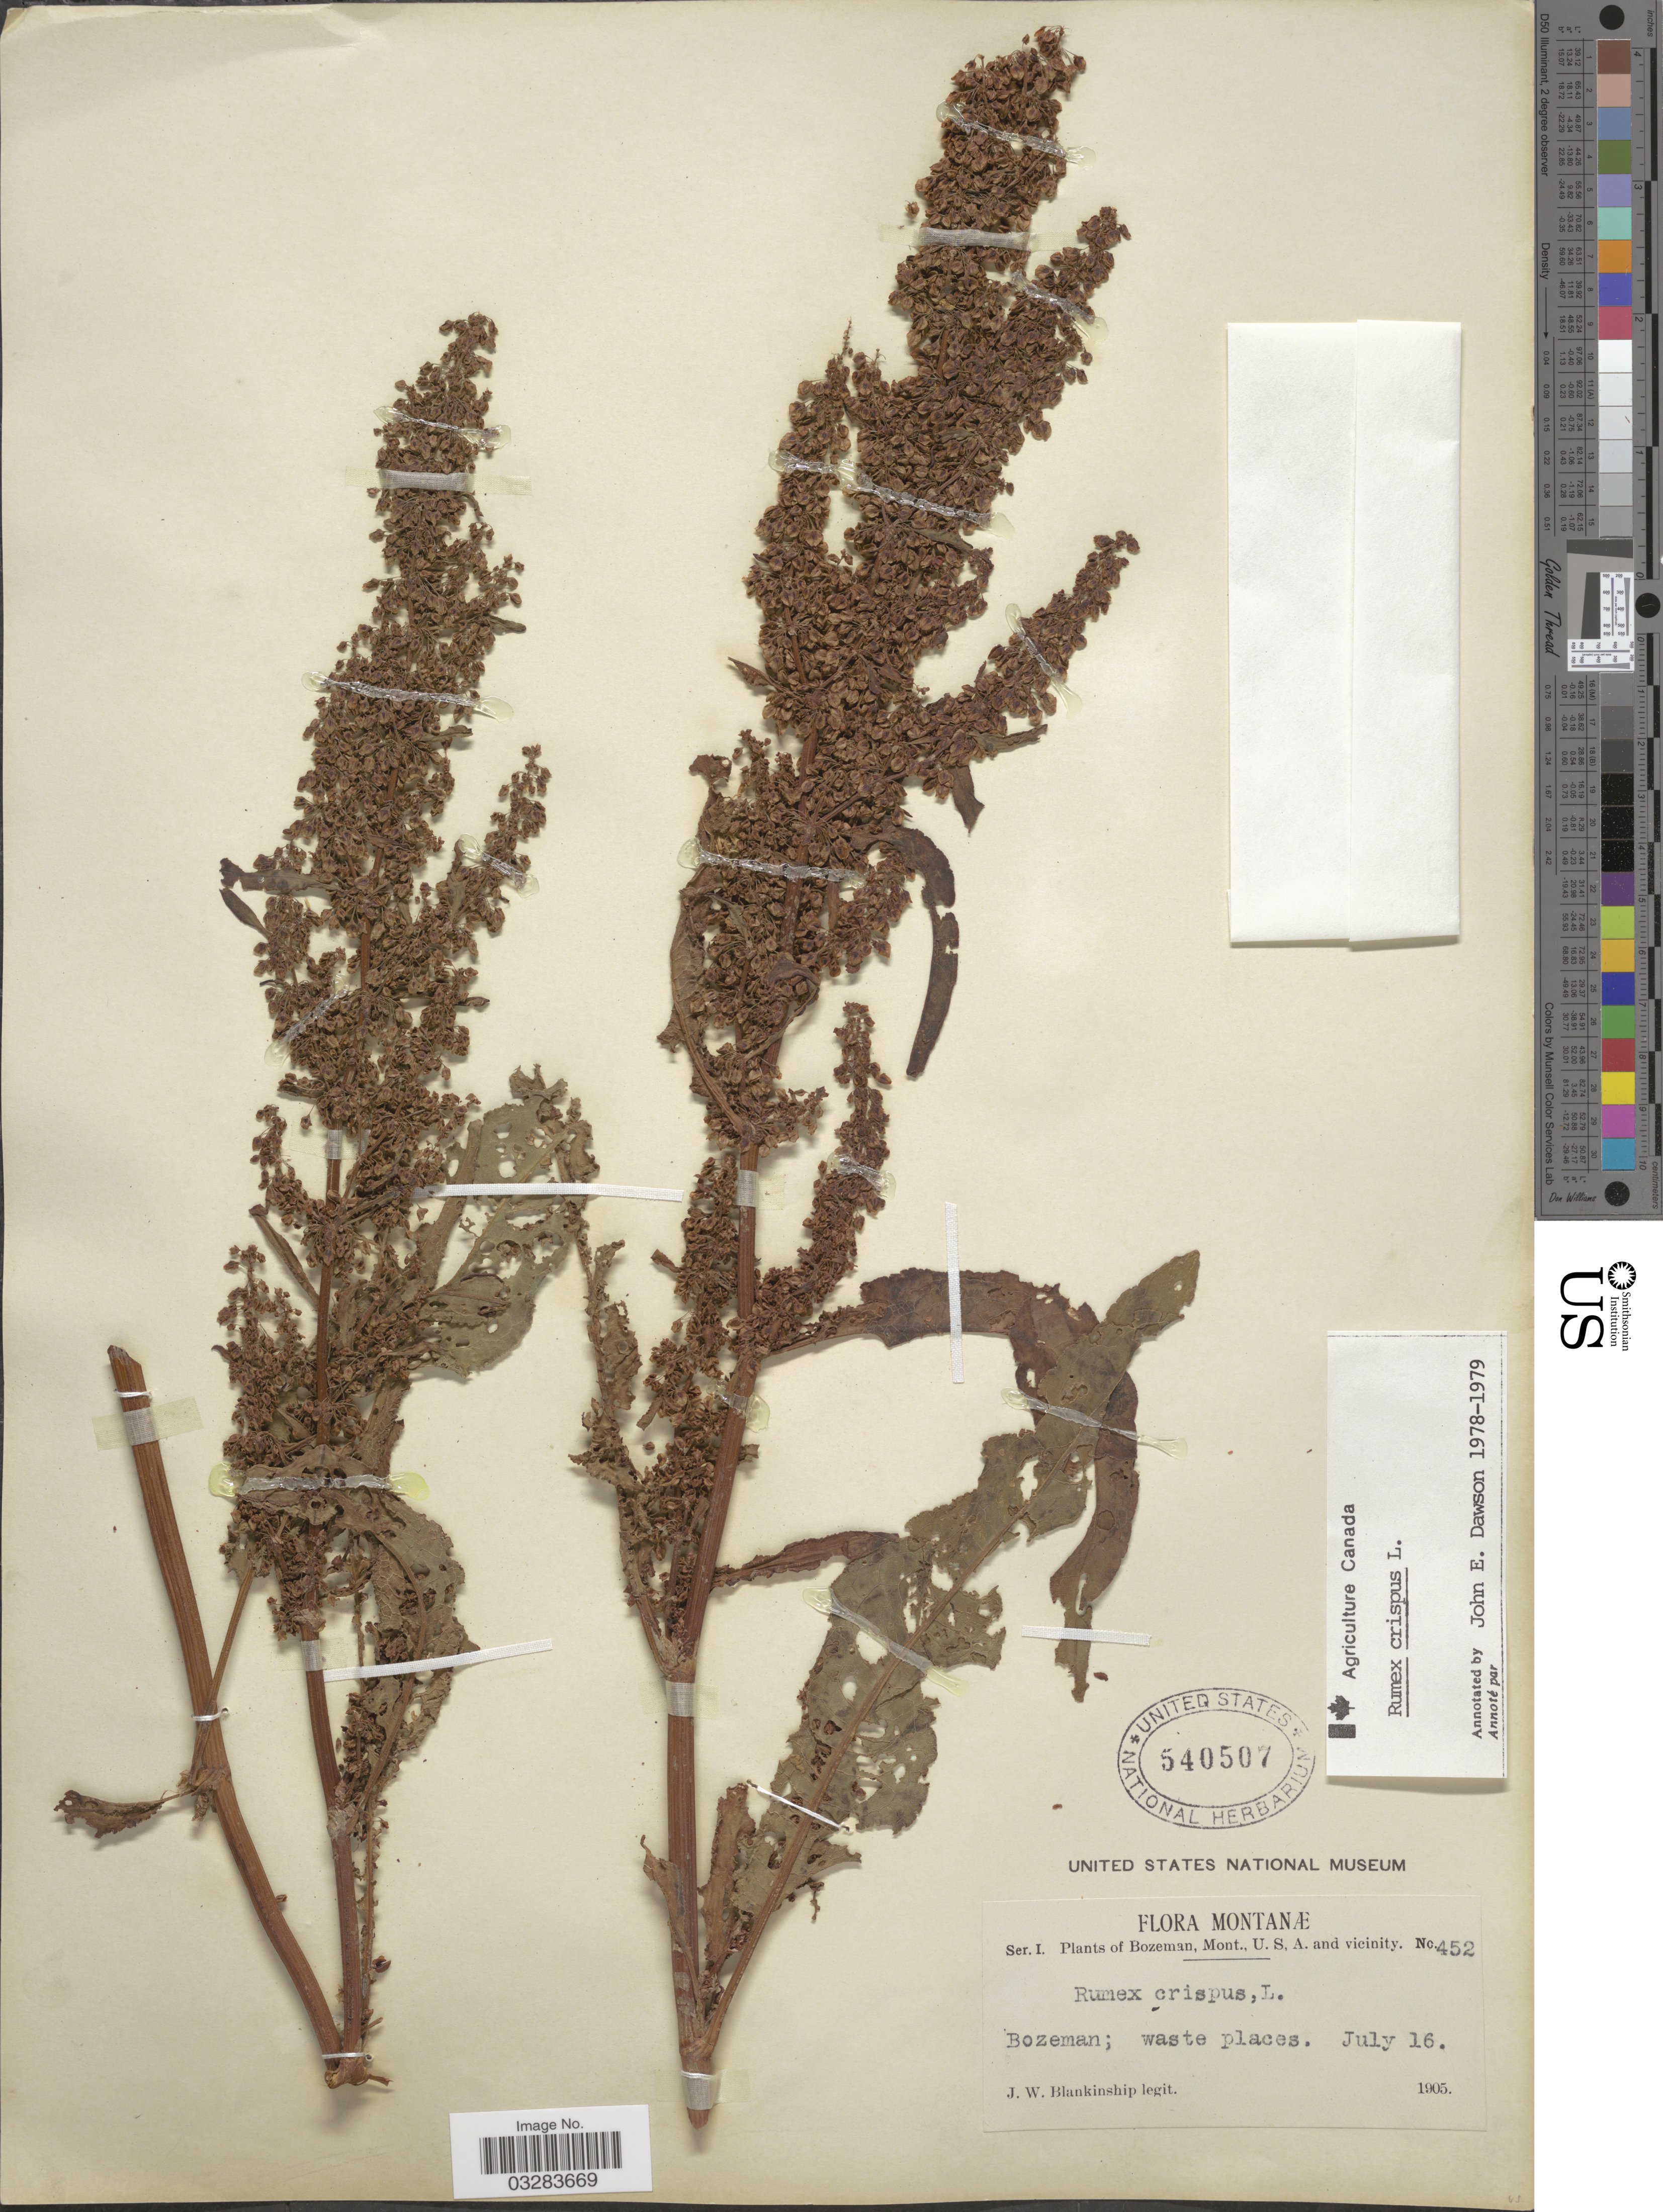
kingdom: Plantae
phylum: Tracheophyta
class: Magnoliopsida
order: Caryophyllales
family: Polygonaceae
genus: Rumex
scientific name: Rumex crispus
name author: L.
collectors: J. W. Blankinship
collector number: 452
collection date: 1905-07-16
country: United States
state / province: Montana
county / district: Gallatin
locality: Bozeman, Mont., U. S. A. and vicinity.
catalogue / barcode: US 540507